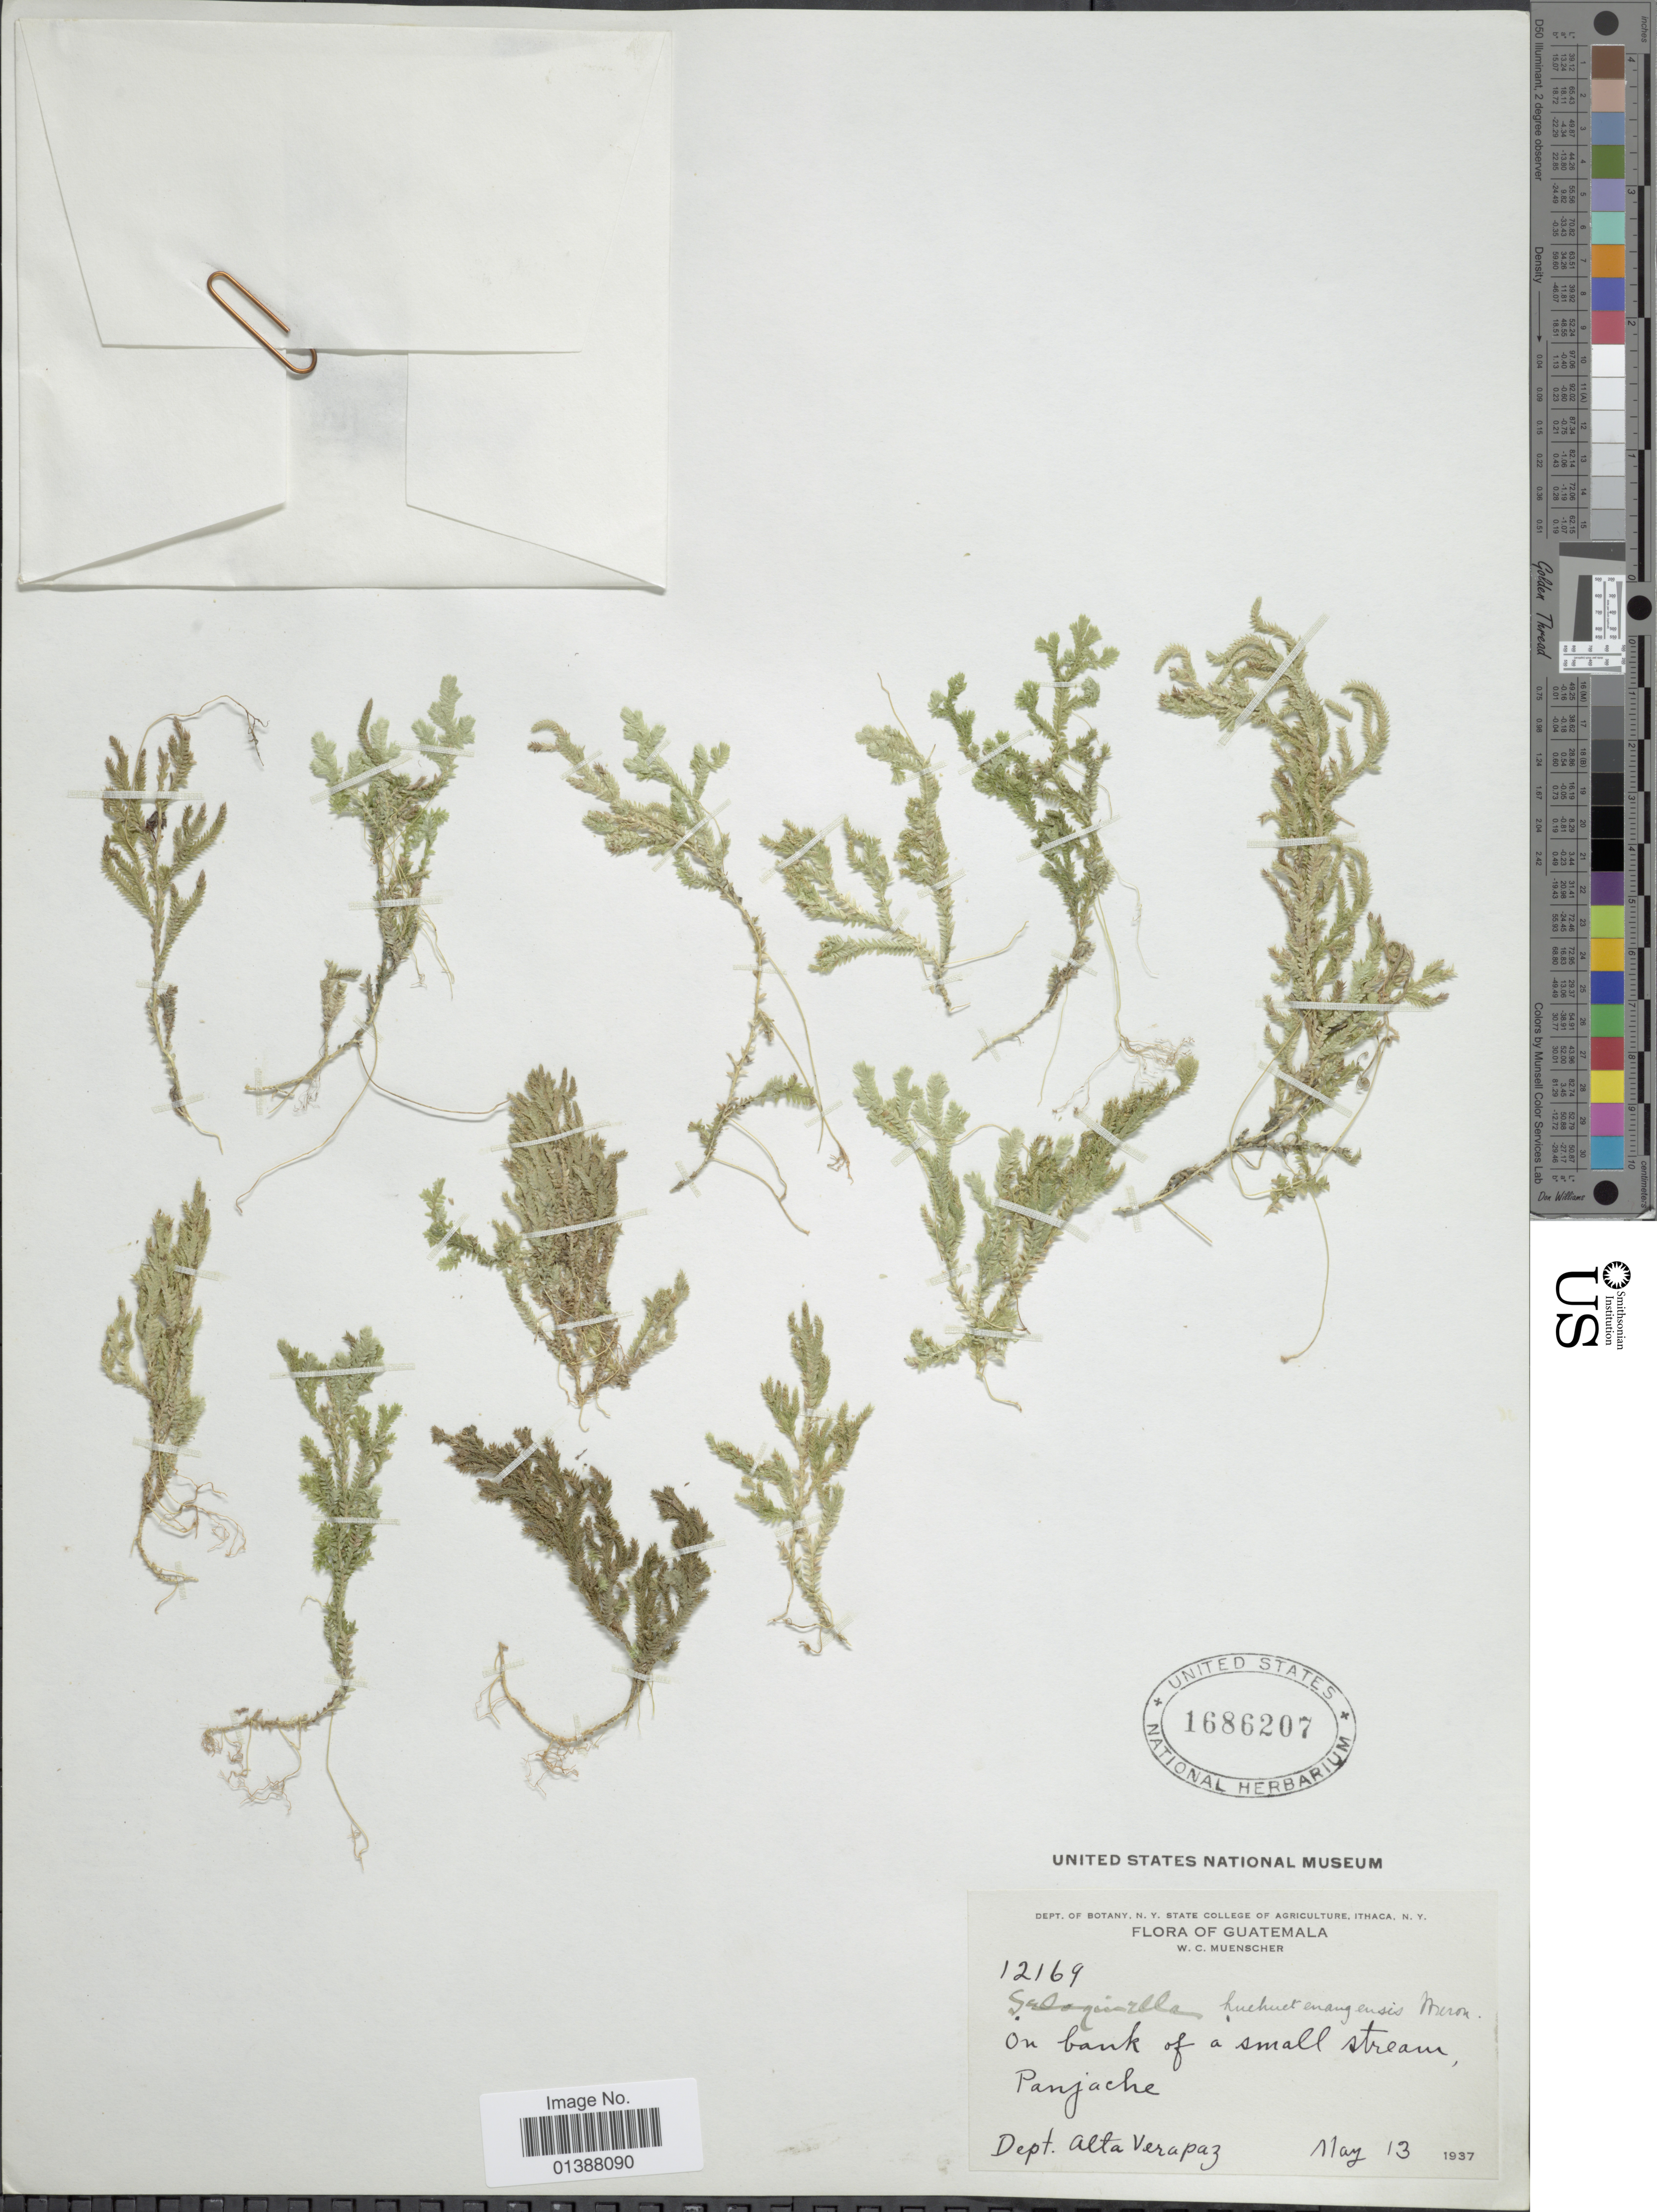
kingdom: Plantae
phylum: Tracheophyta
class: Lycopodiopsida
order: Selaginellales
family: Selaginellaceae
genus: Selaginella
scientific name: Selaginella huehuetenangensis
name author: Hieron.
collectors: W. Muenscher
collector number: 12169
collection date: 1937-05-13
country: Guatemala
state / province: Alta Verapaz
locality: On bank of a small stream, Panjache, Dept Alta Verapaz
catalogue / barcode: US 1686207